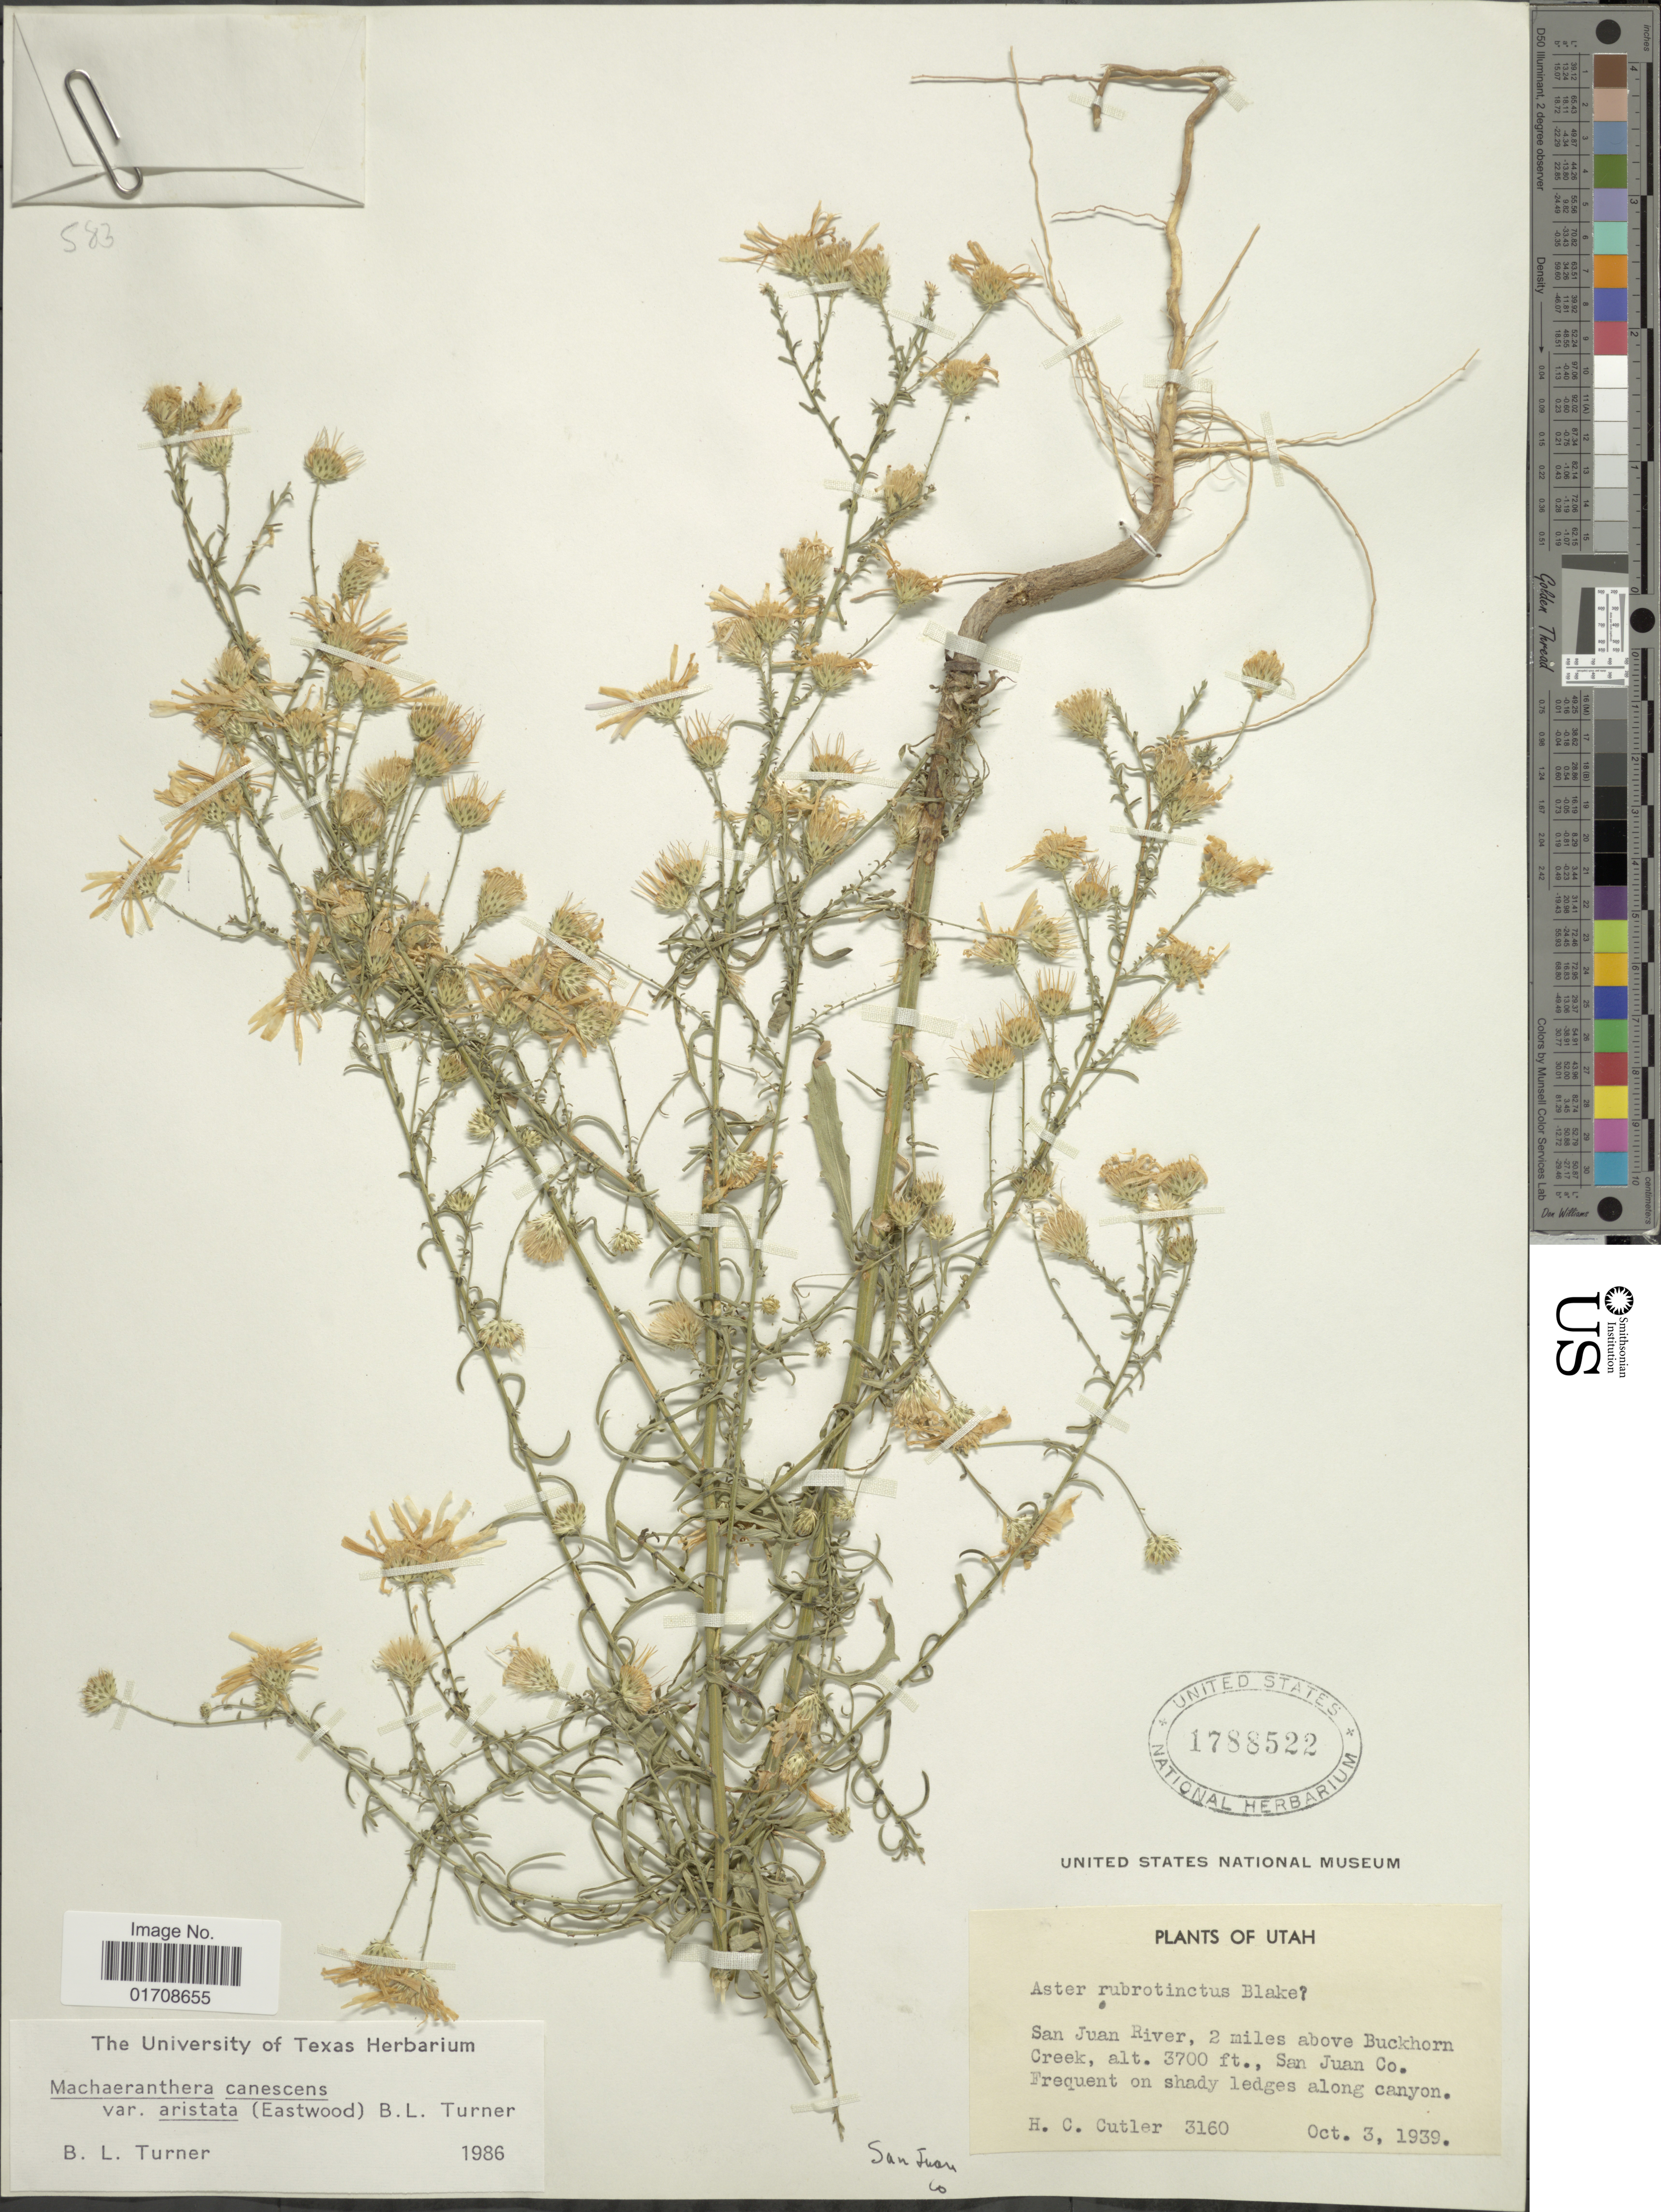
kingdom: Plantae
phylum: Tracheophyta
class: Magnoliopsida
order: Asterales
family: Asteraceae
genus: Machaeranthera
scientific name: Machaeranthera canescens var. aristata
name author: (Eastw.) B.L. Turner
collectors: H. C. Cutler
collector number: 3160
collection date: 1939-10-03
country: United States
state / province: Utah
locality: San Juan River, 2 miles above Buckhorn Creek,San Juan Co.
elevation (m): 1128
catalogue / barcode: US 1788522